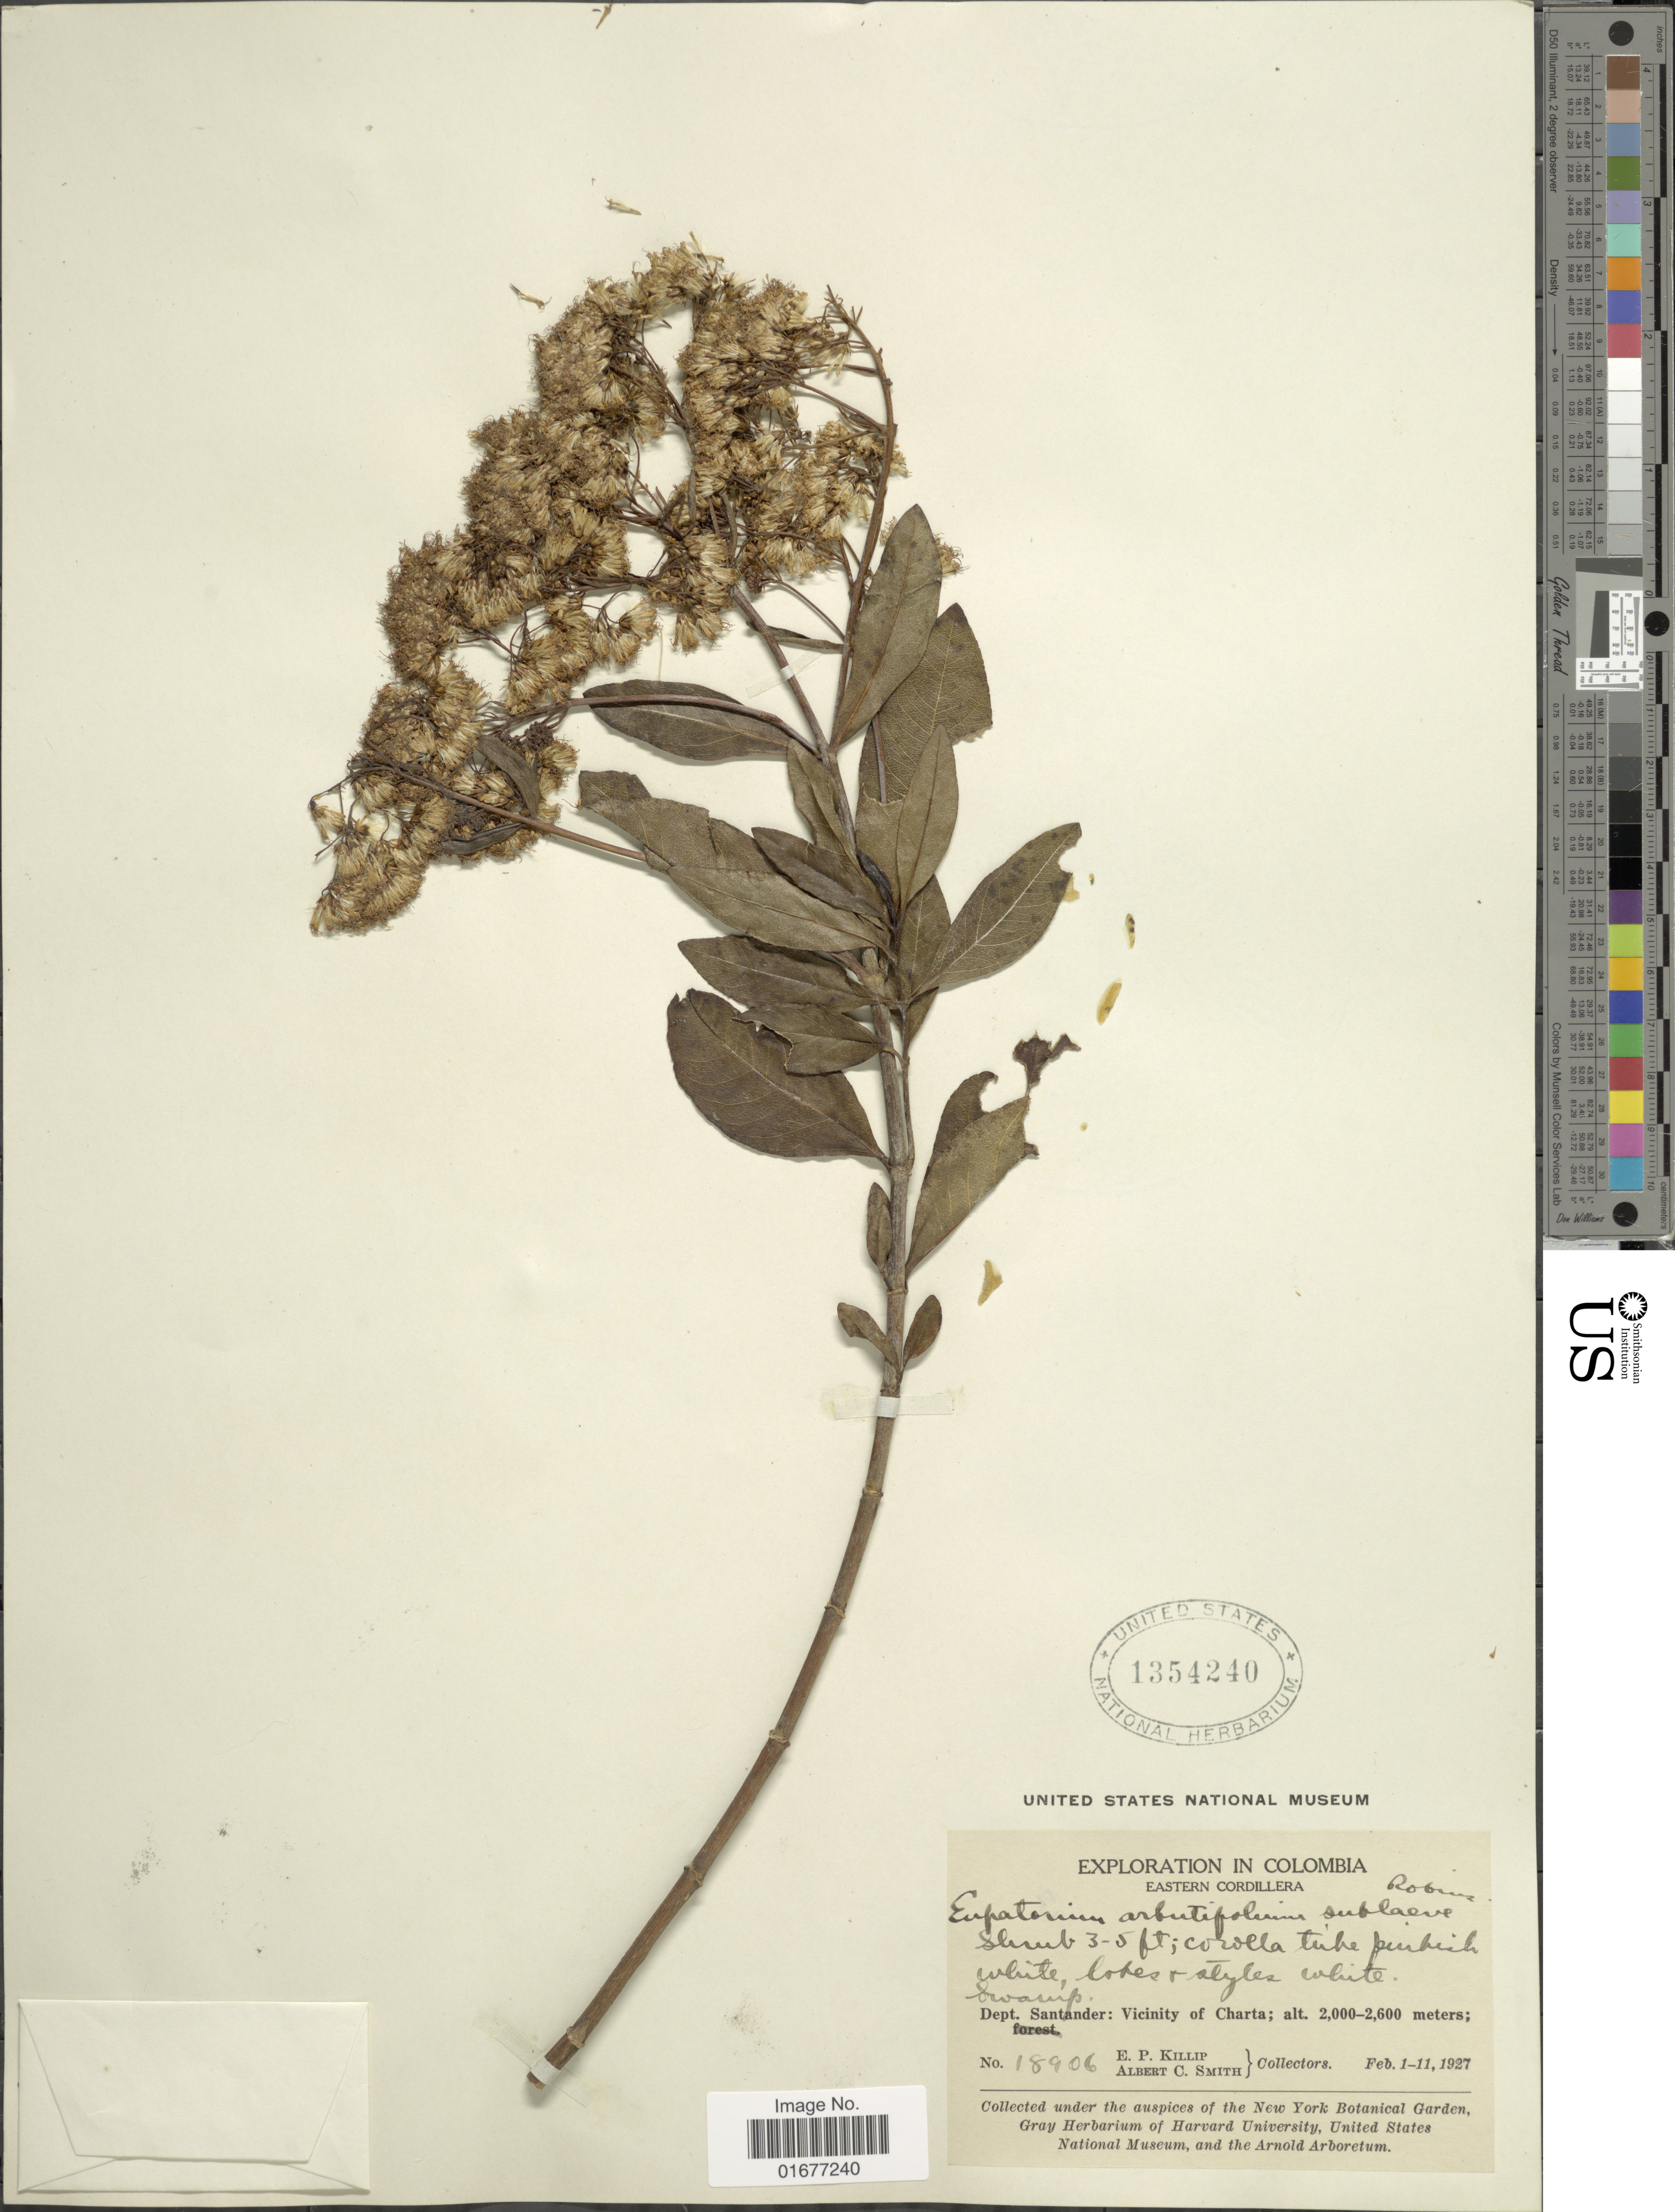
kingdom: Plantae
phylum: Tracheophyta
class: Magnoliopsida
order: Asterales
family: Asteraceae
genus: Ageratina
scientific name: Ageratina arbutifolia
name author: (Benth.) R.M. King & H. Rob.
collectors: E. P. Killip & A. C. Smith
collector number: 18906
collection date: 1927-02-01/1927-02-11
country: Colombia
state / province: Santander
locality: Vicinity of Charta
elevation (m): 2000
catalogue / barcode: US 1354240